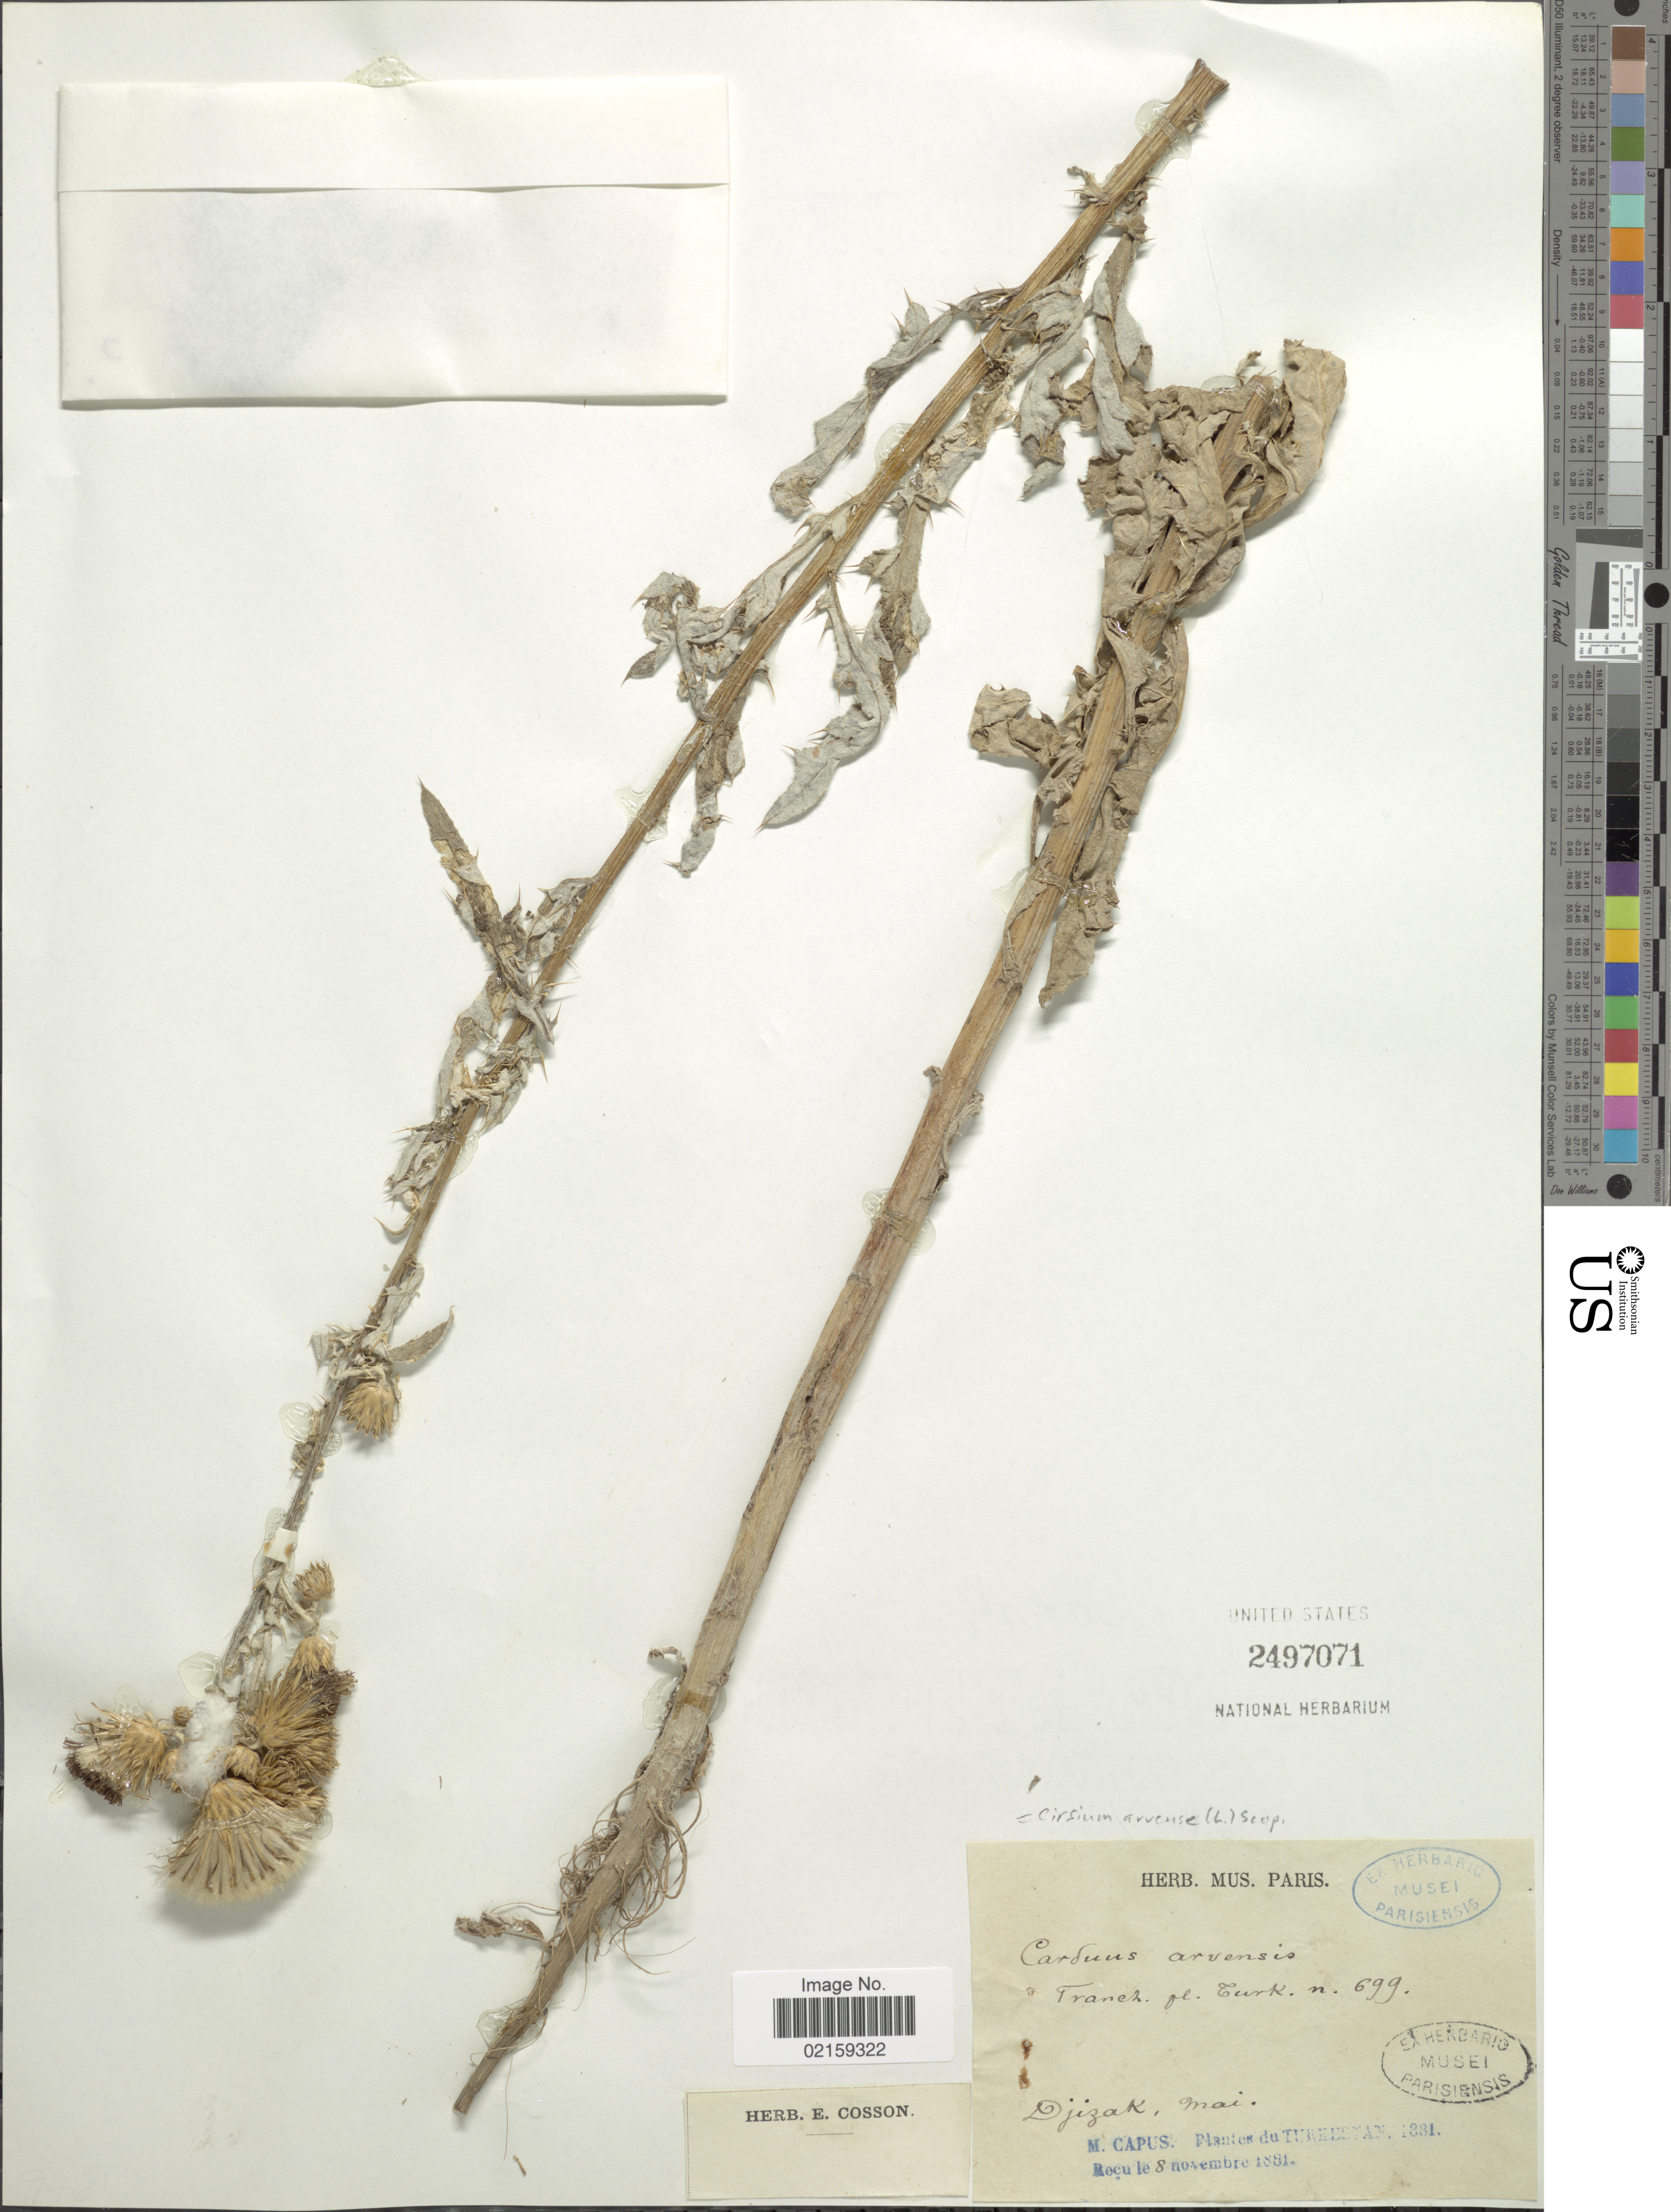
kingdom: Plantae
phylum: Tracheophyta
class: Magnoliopsida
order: Asterales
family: Asteraceae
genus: Cirsium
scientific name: Cirsium arvense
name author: (L.) Scop.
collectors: M. Capus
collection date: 1831-05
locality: Djizak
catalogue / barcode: US 2497071